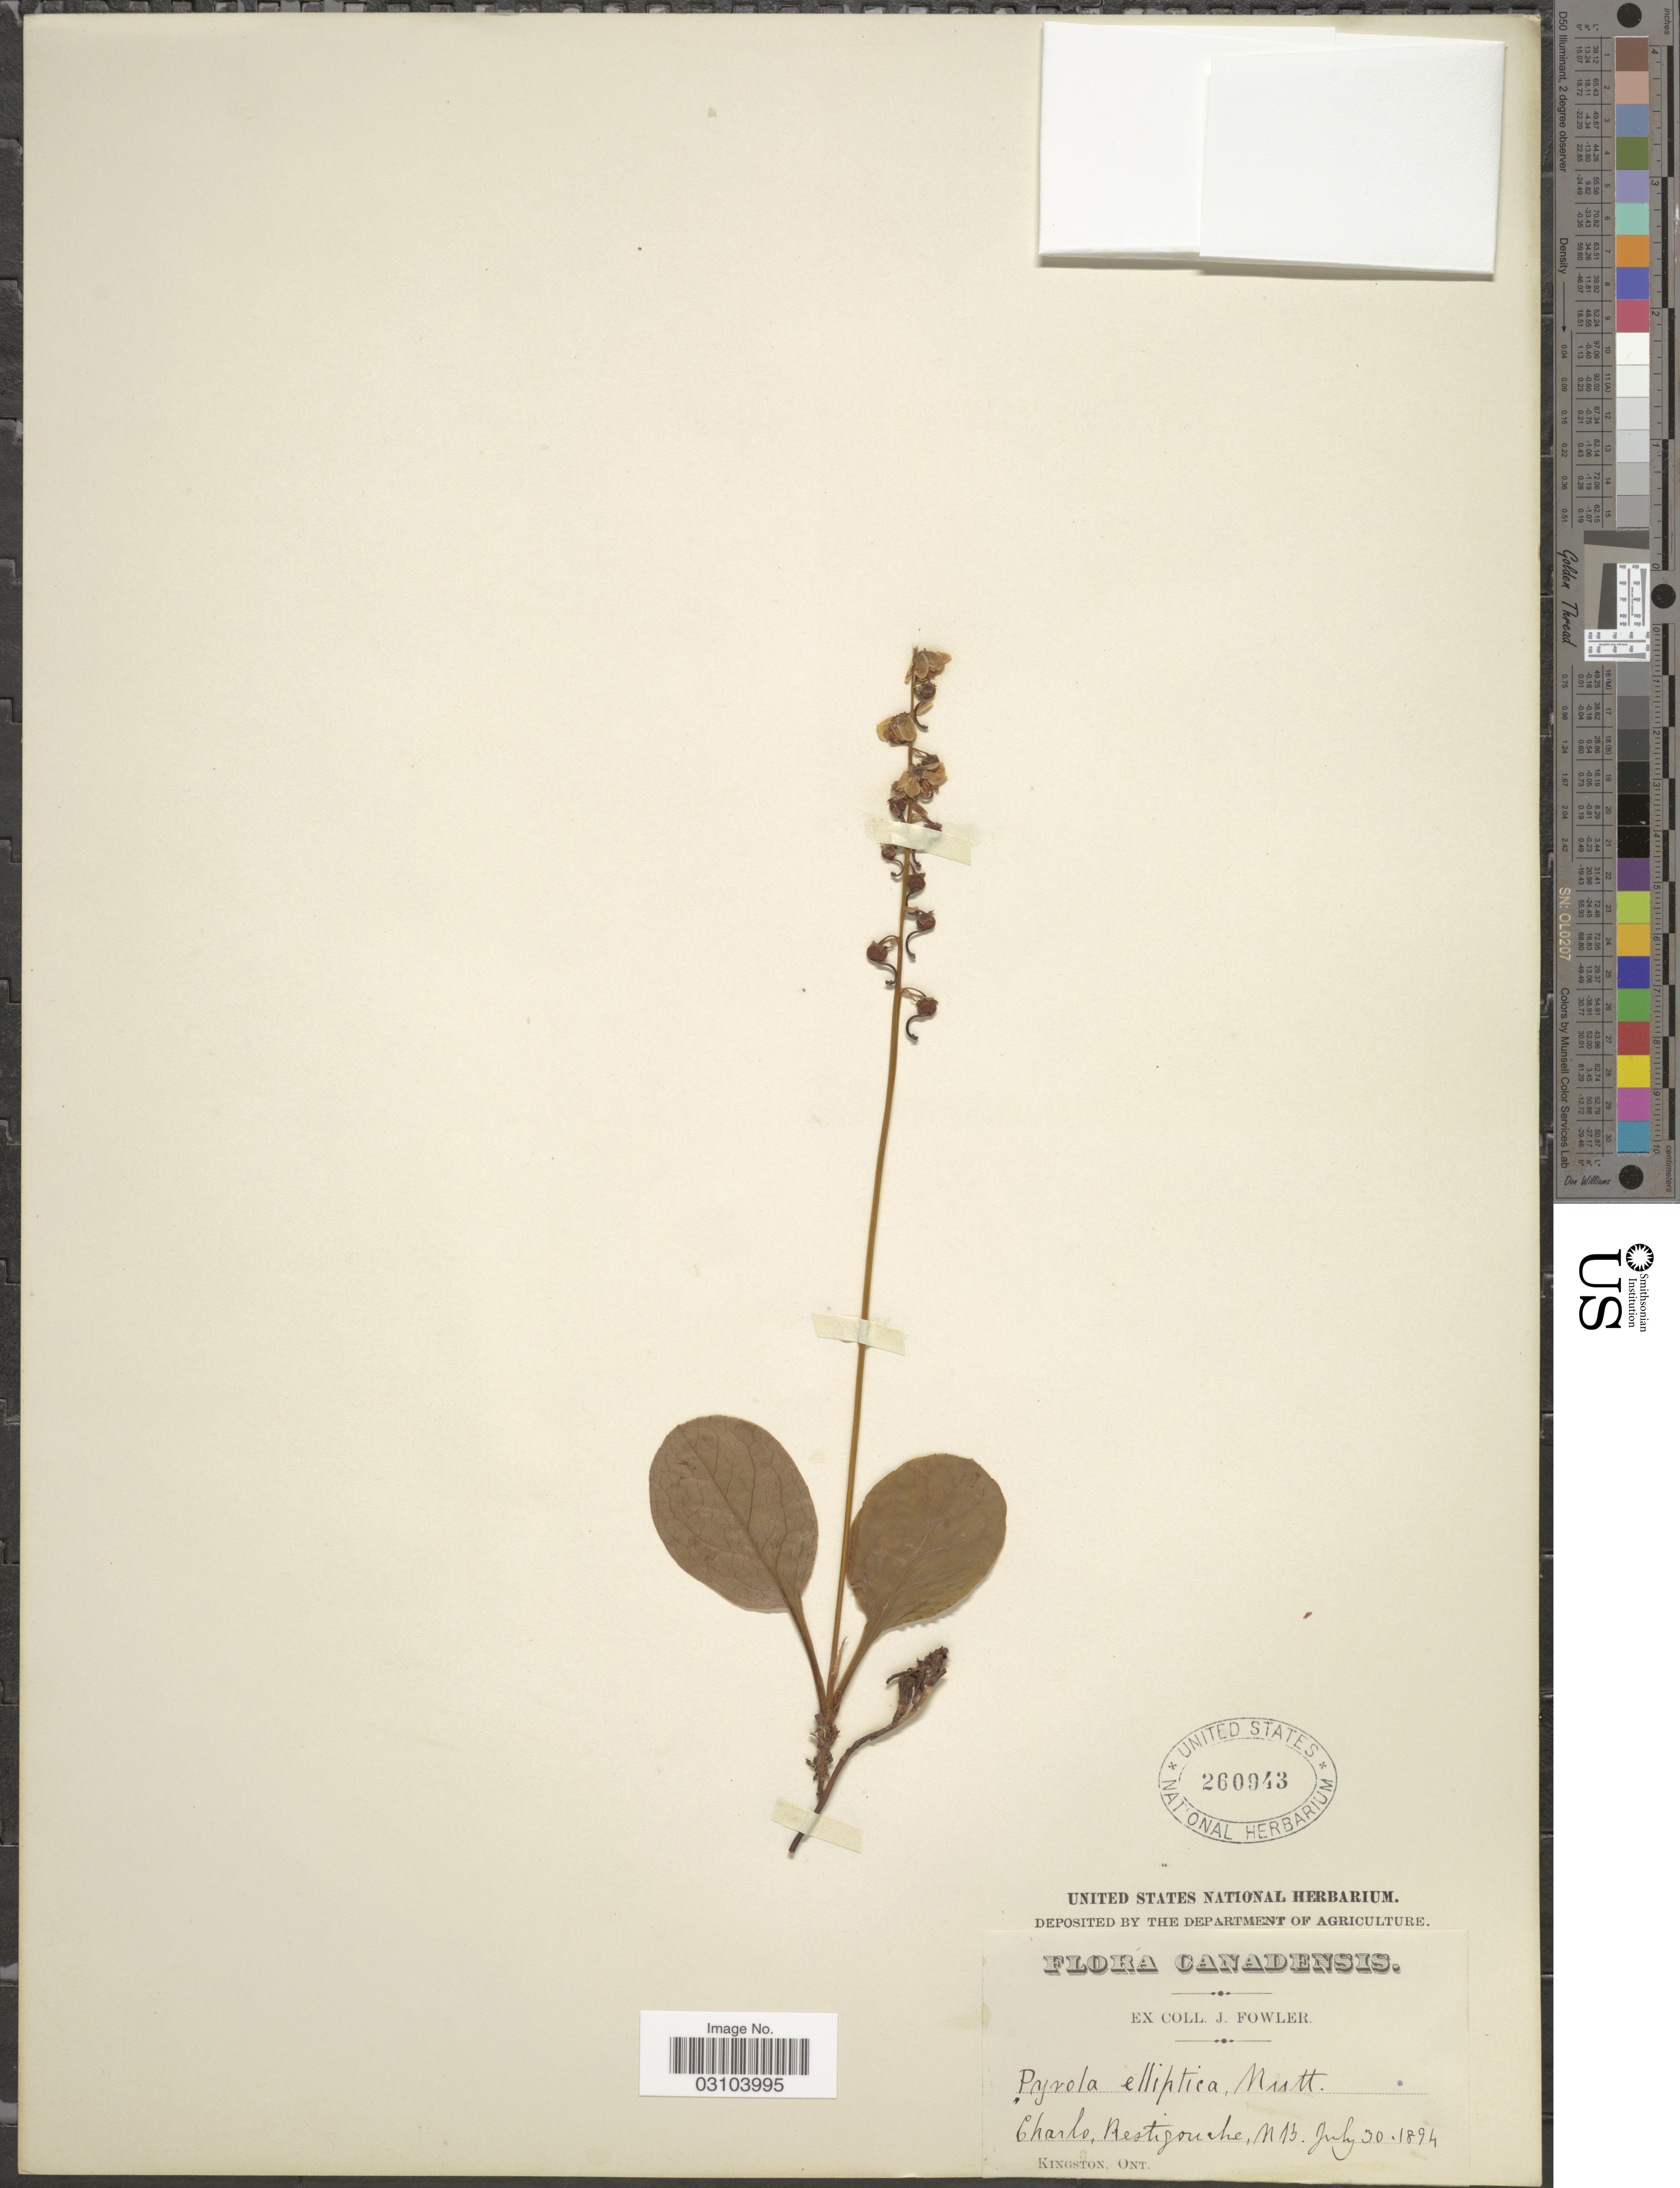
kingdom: Plantae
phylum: Tracheophyta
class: Magnoliopsida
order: Ericales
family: Ericaceae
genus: Pyrola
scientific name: Pyrola elliptica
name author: Nutt.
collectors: J. Fowler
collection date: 1894-07-30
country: Canada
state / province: New Brunswick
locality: Canadensis. Charlo, Restigouche, N. B.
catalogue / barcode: US 260943